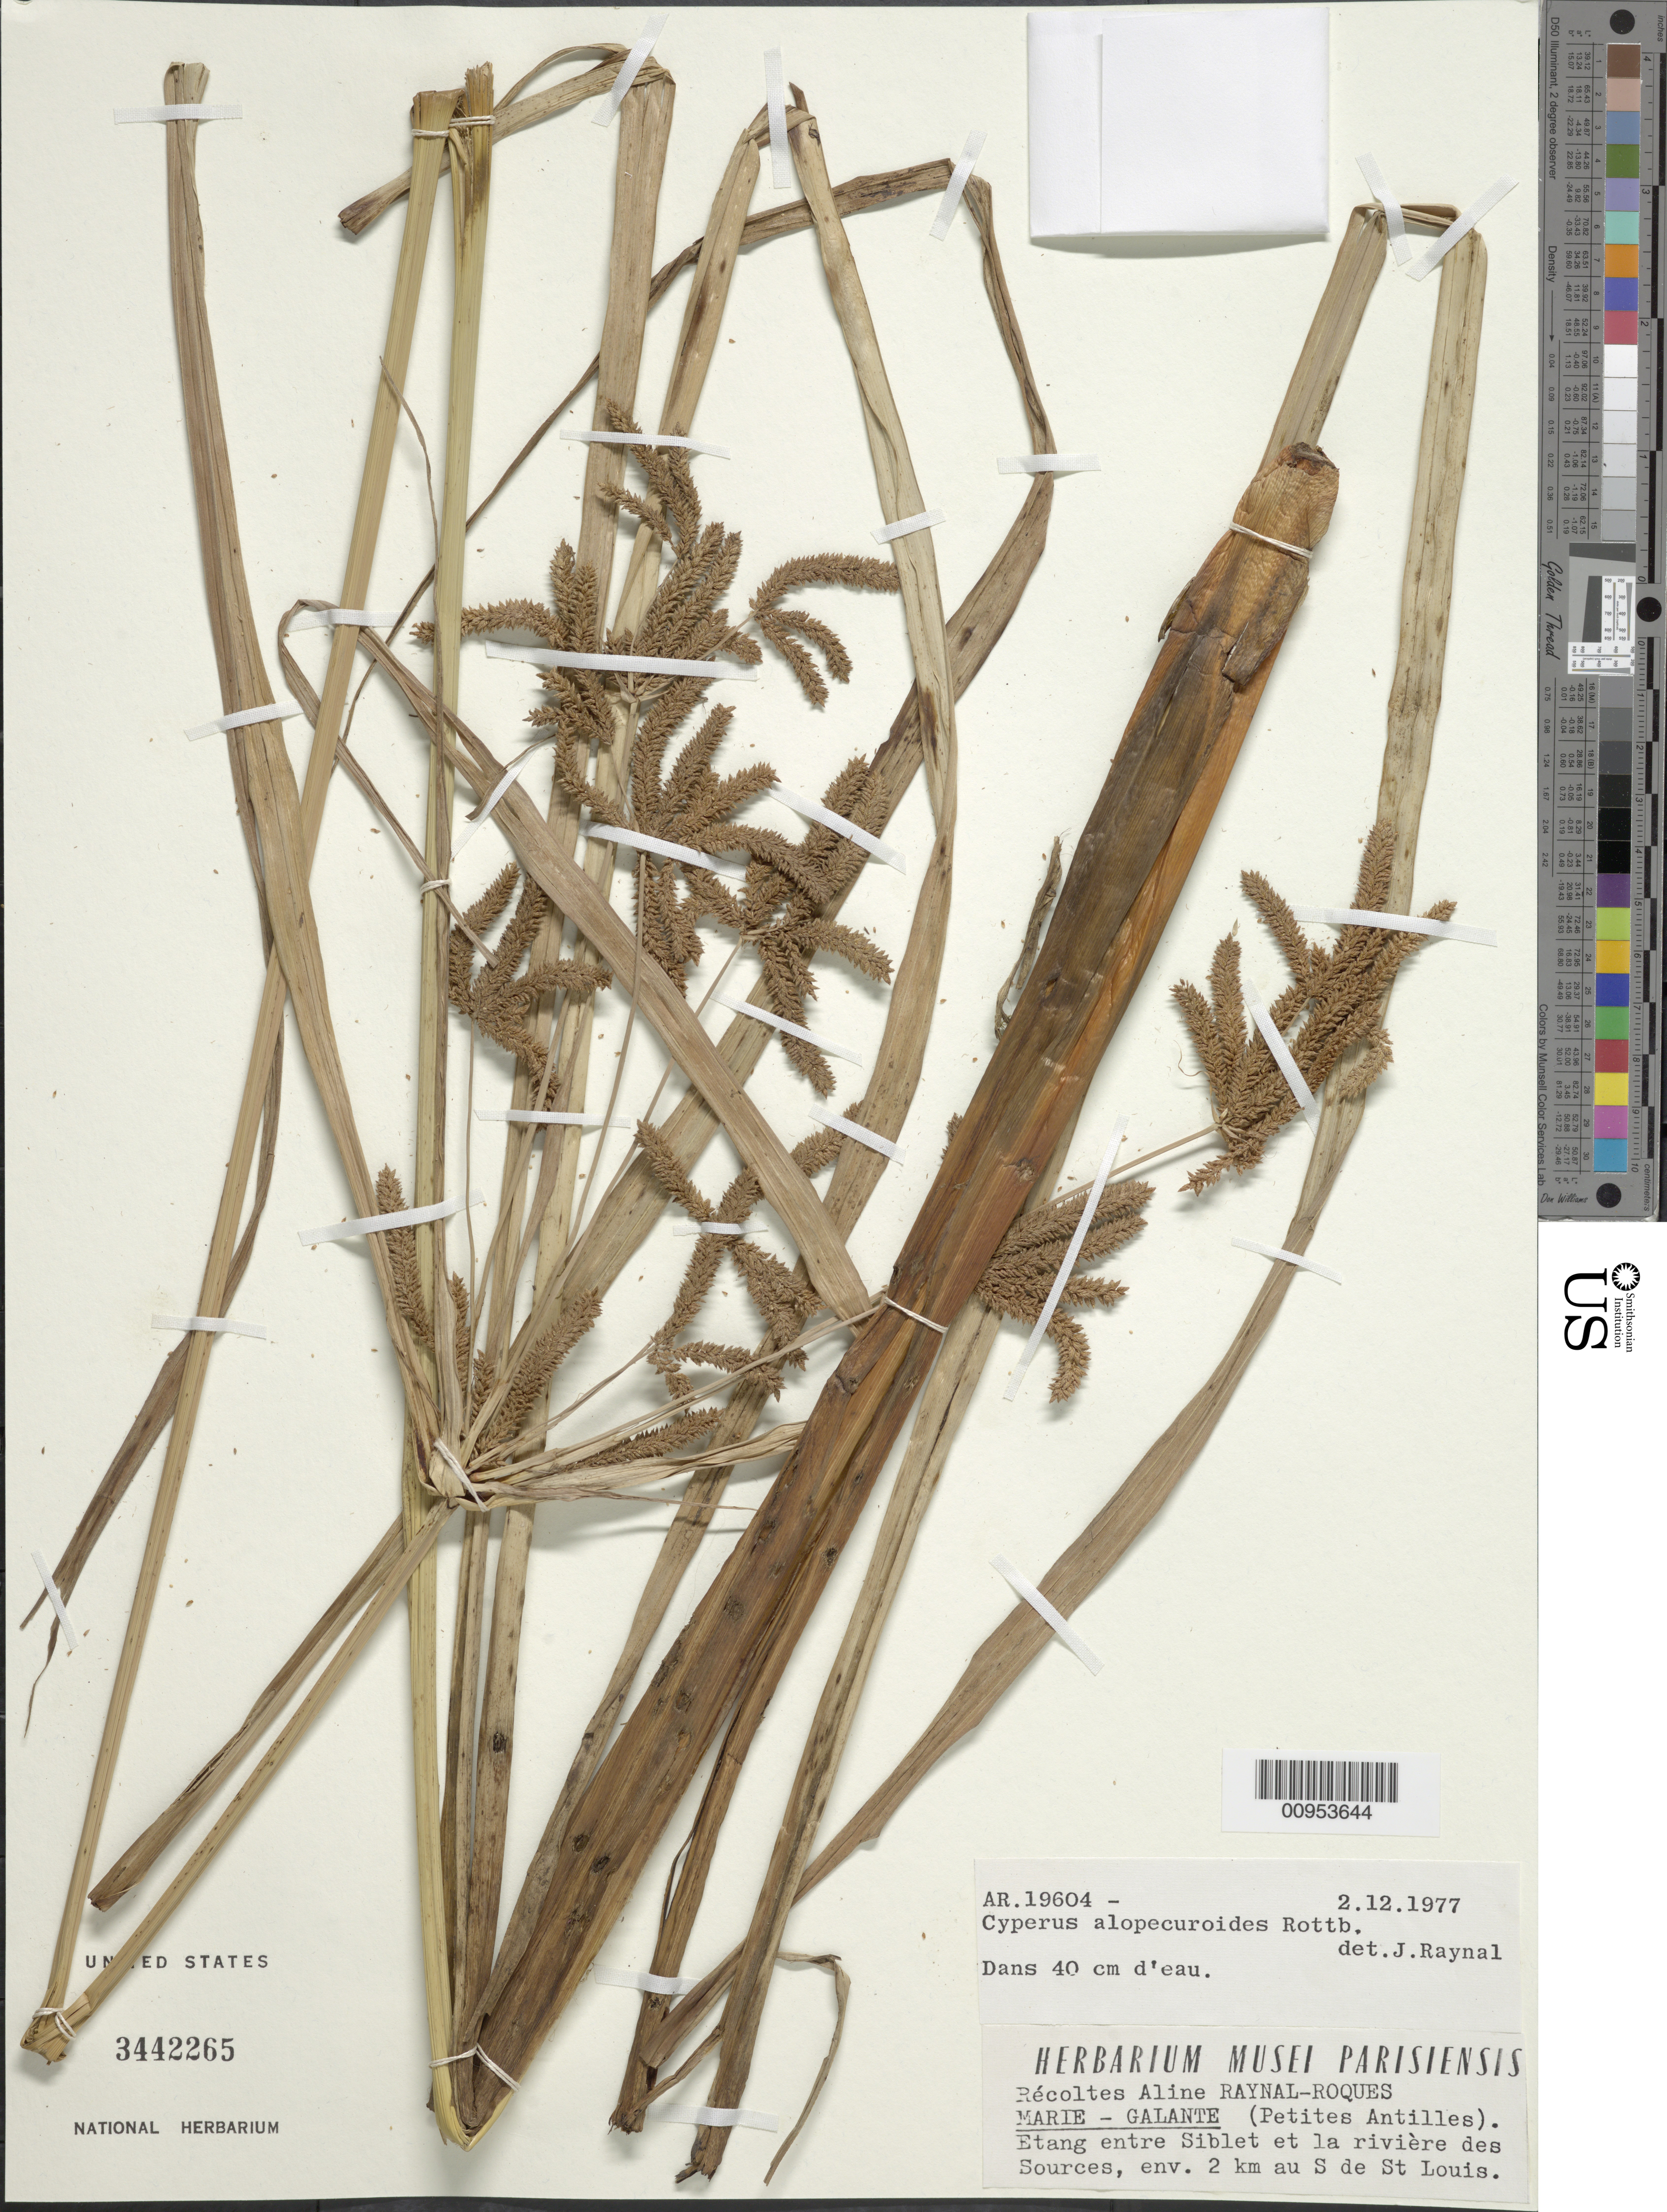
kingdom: Plantae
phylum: Tracheophyta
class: Liliopsida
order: Poales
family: Cyperaceae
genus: Cyperus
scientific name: Cyperus alopecuroides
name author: Rottb.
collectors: A. M. Raynal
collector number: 19604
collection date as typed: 02 Dec 1977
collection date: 1977-12-02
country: Guadeloupe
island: Marie Galante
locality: Etang entre Siblet et la rivière des Sources, env. 2 km au S de St Louis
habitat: Dans 40 cm d'eau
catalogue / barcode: US 3442265